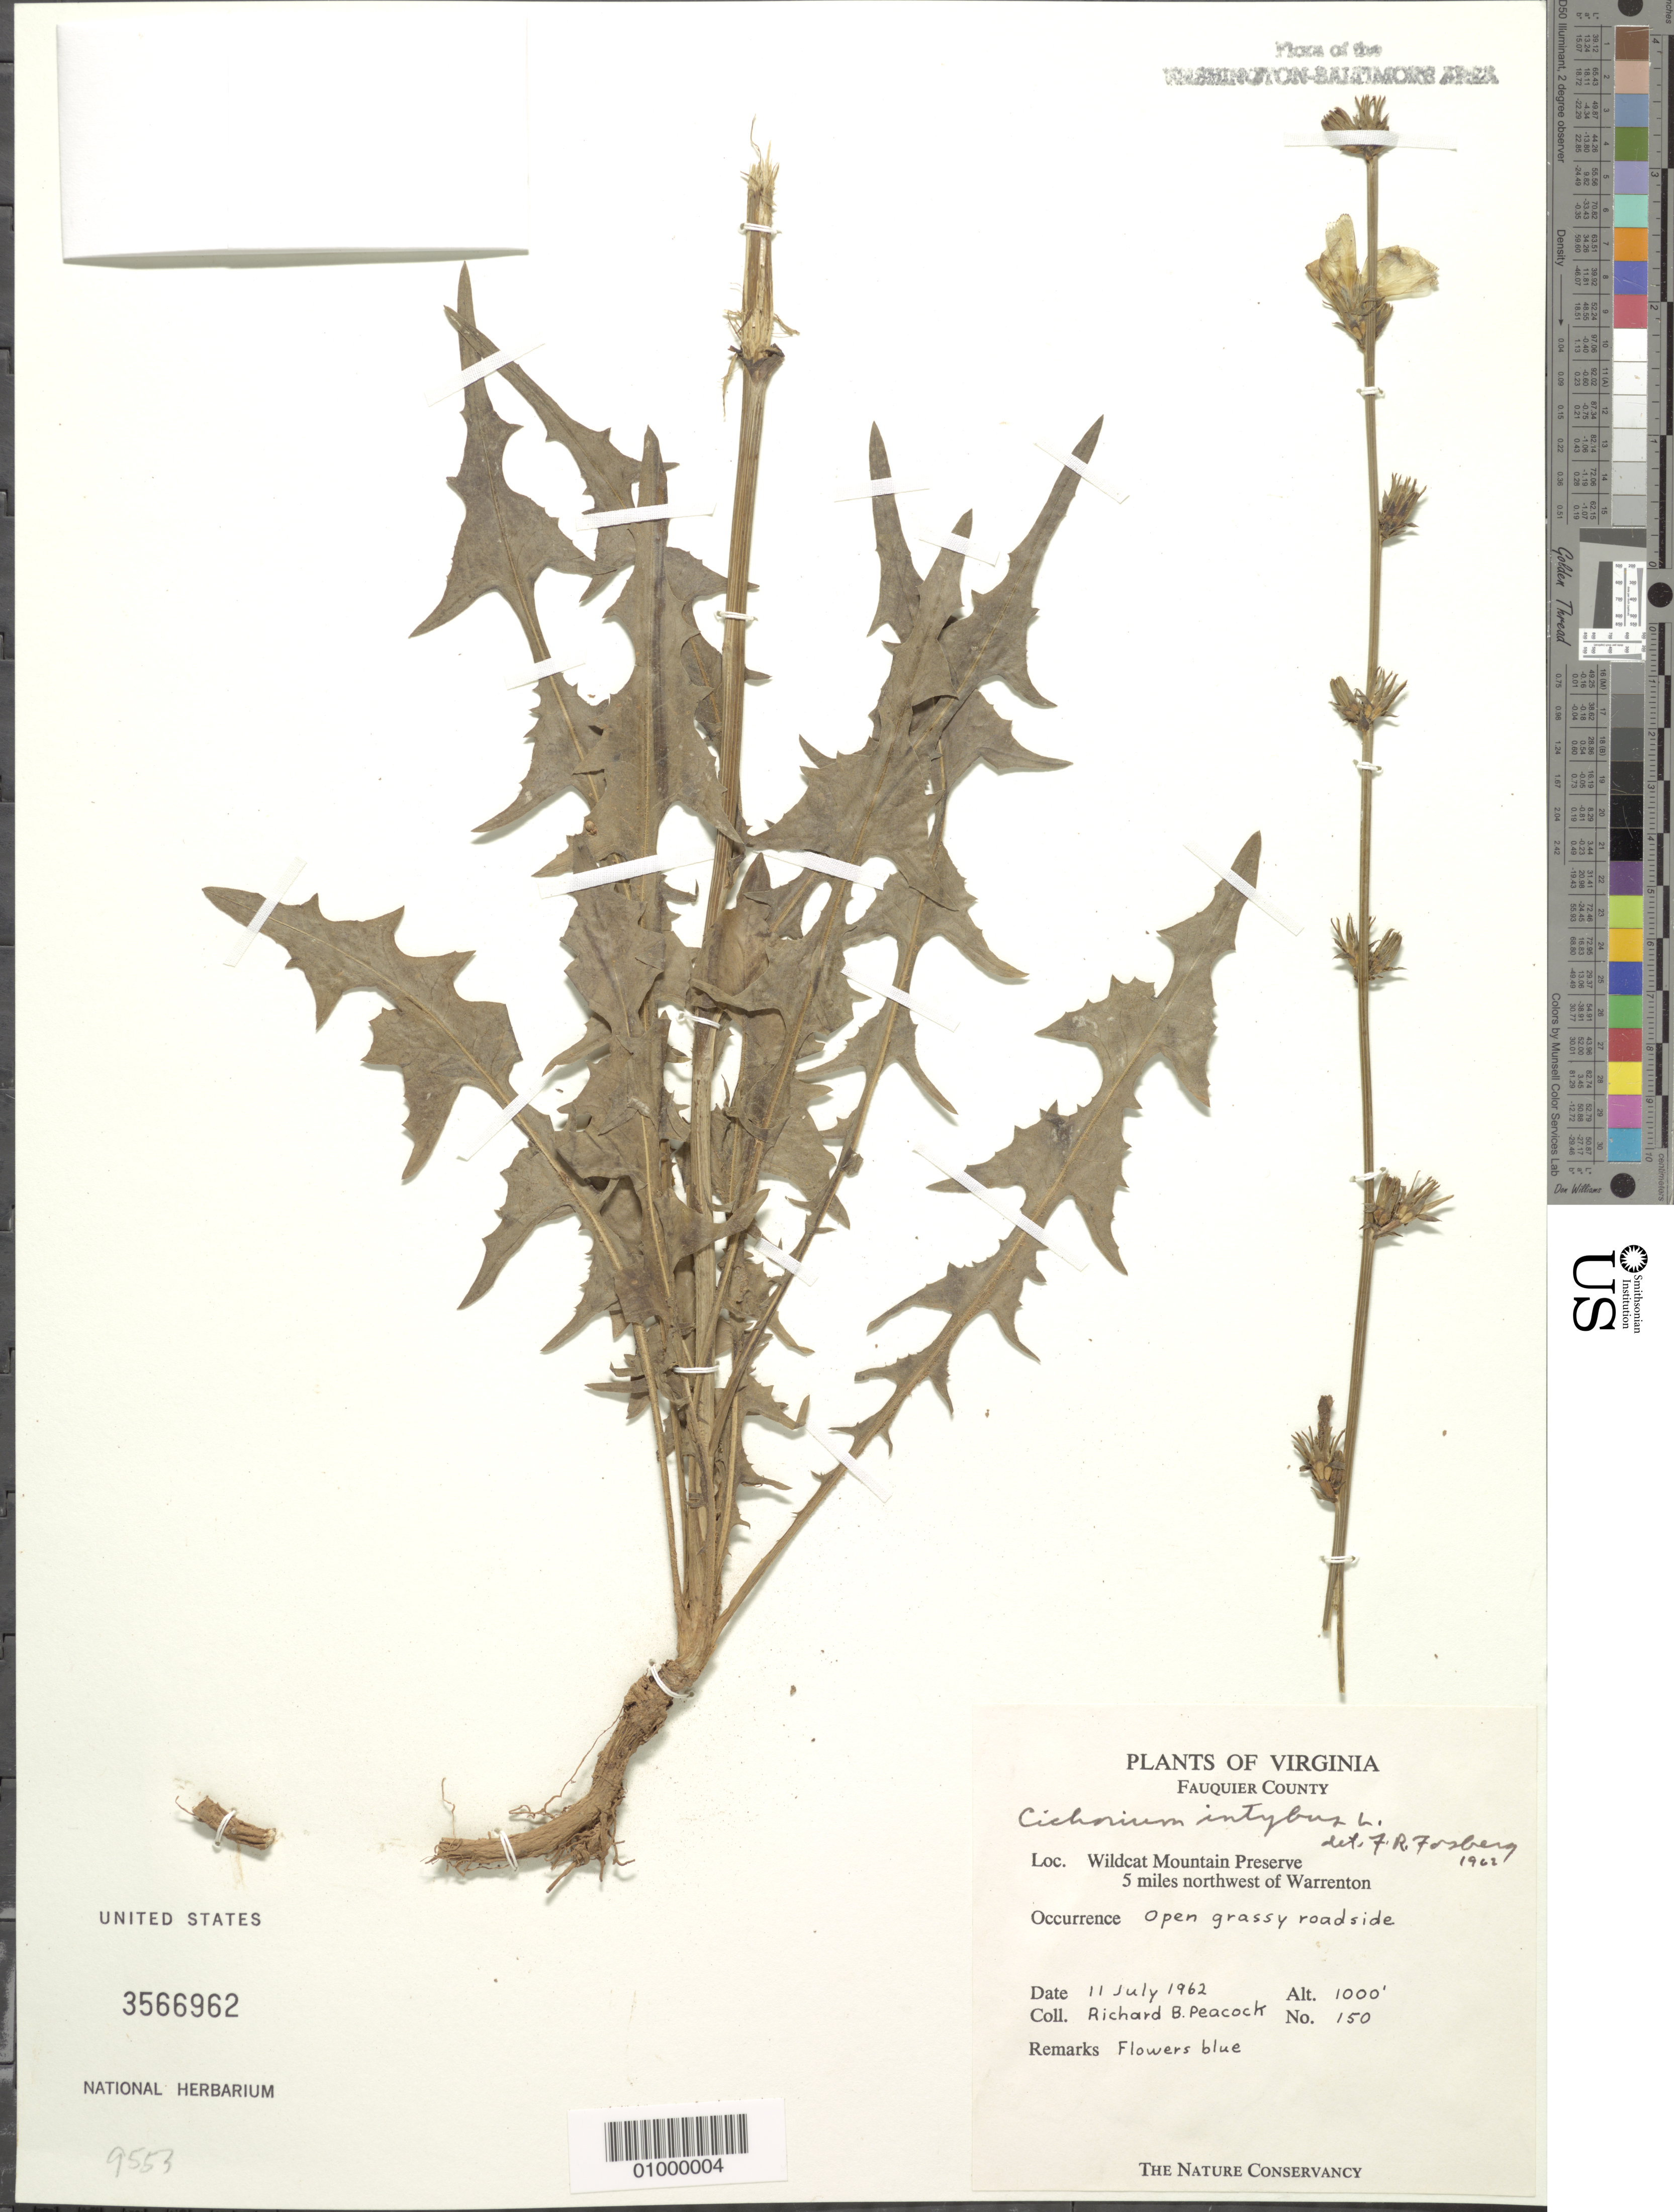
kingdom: Plantae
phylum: Tracheophyta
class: Magnoliopsida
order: Asterales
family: Asteraceae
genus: Cichorium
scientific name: Cichorium intybus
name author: L.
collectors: R. Peacock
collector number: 150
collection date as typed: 11 Jul 1962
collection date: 1962-07-11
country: United States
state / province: Virginia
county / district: Fauquier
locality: Wildcat Mountain Preserve, 5 miles northwest of Warrenton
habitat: open grassy roadside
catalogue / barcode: US 3566962